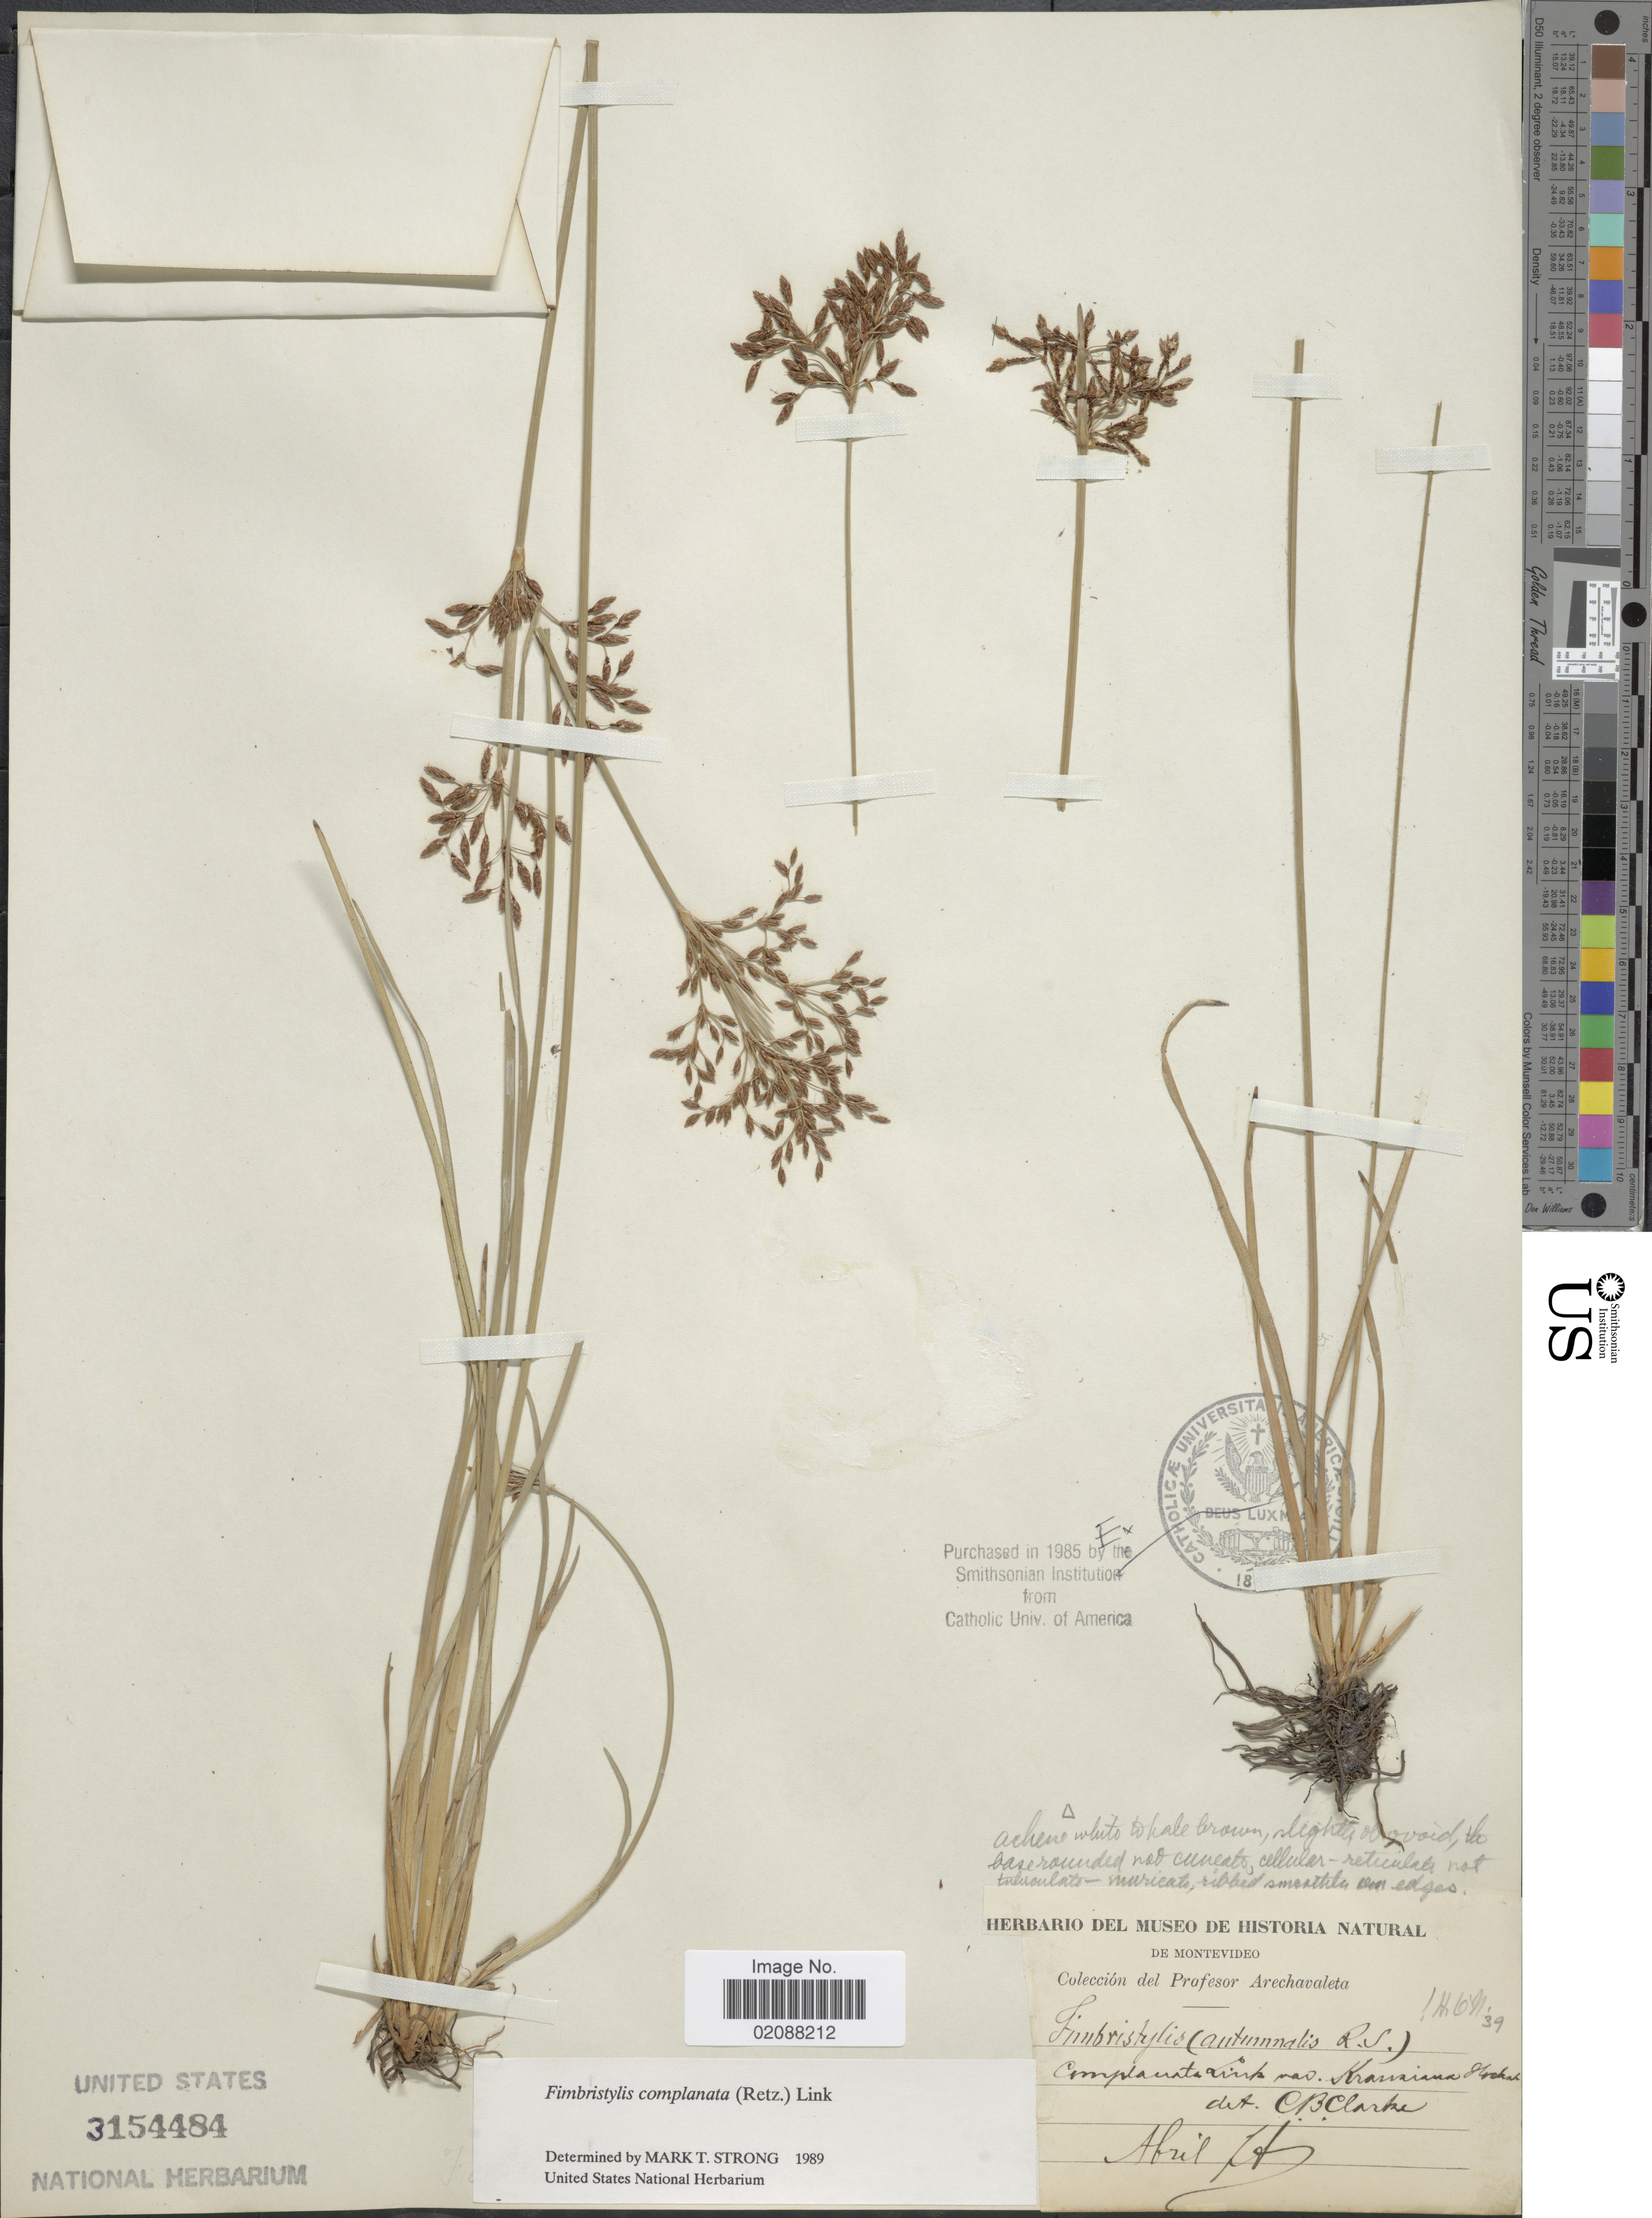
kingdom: Plantae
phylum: Tracheophyta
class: Liliopsida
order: Poales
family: Cyperaceae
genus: Fimbristylis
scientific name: Fimbristylis complanata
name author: (Retz.) Link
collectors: Arechavaleta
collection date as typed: Abril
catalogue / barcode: US 3154484